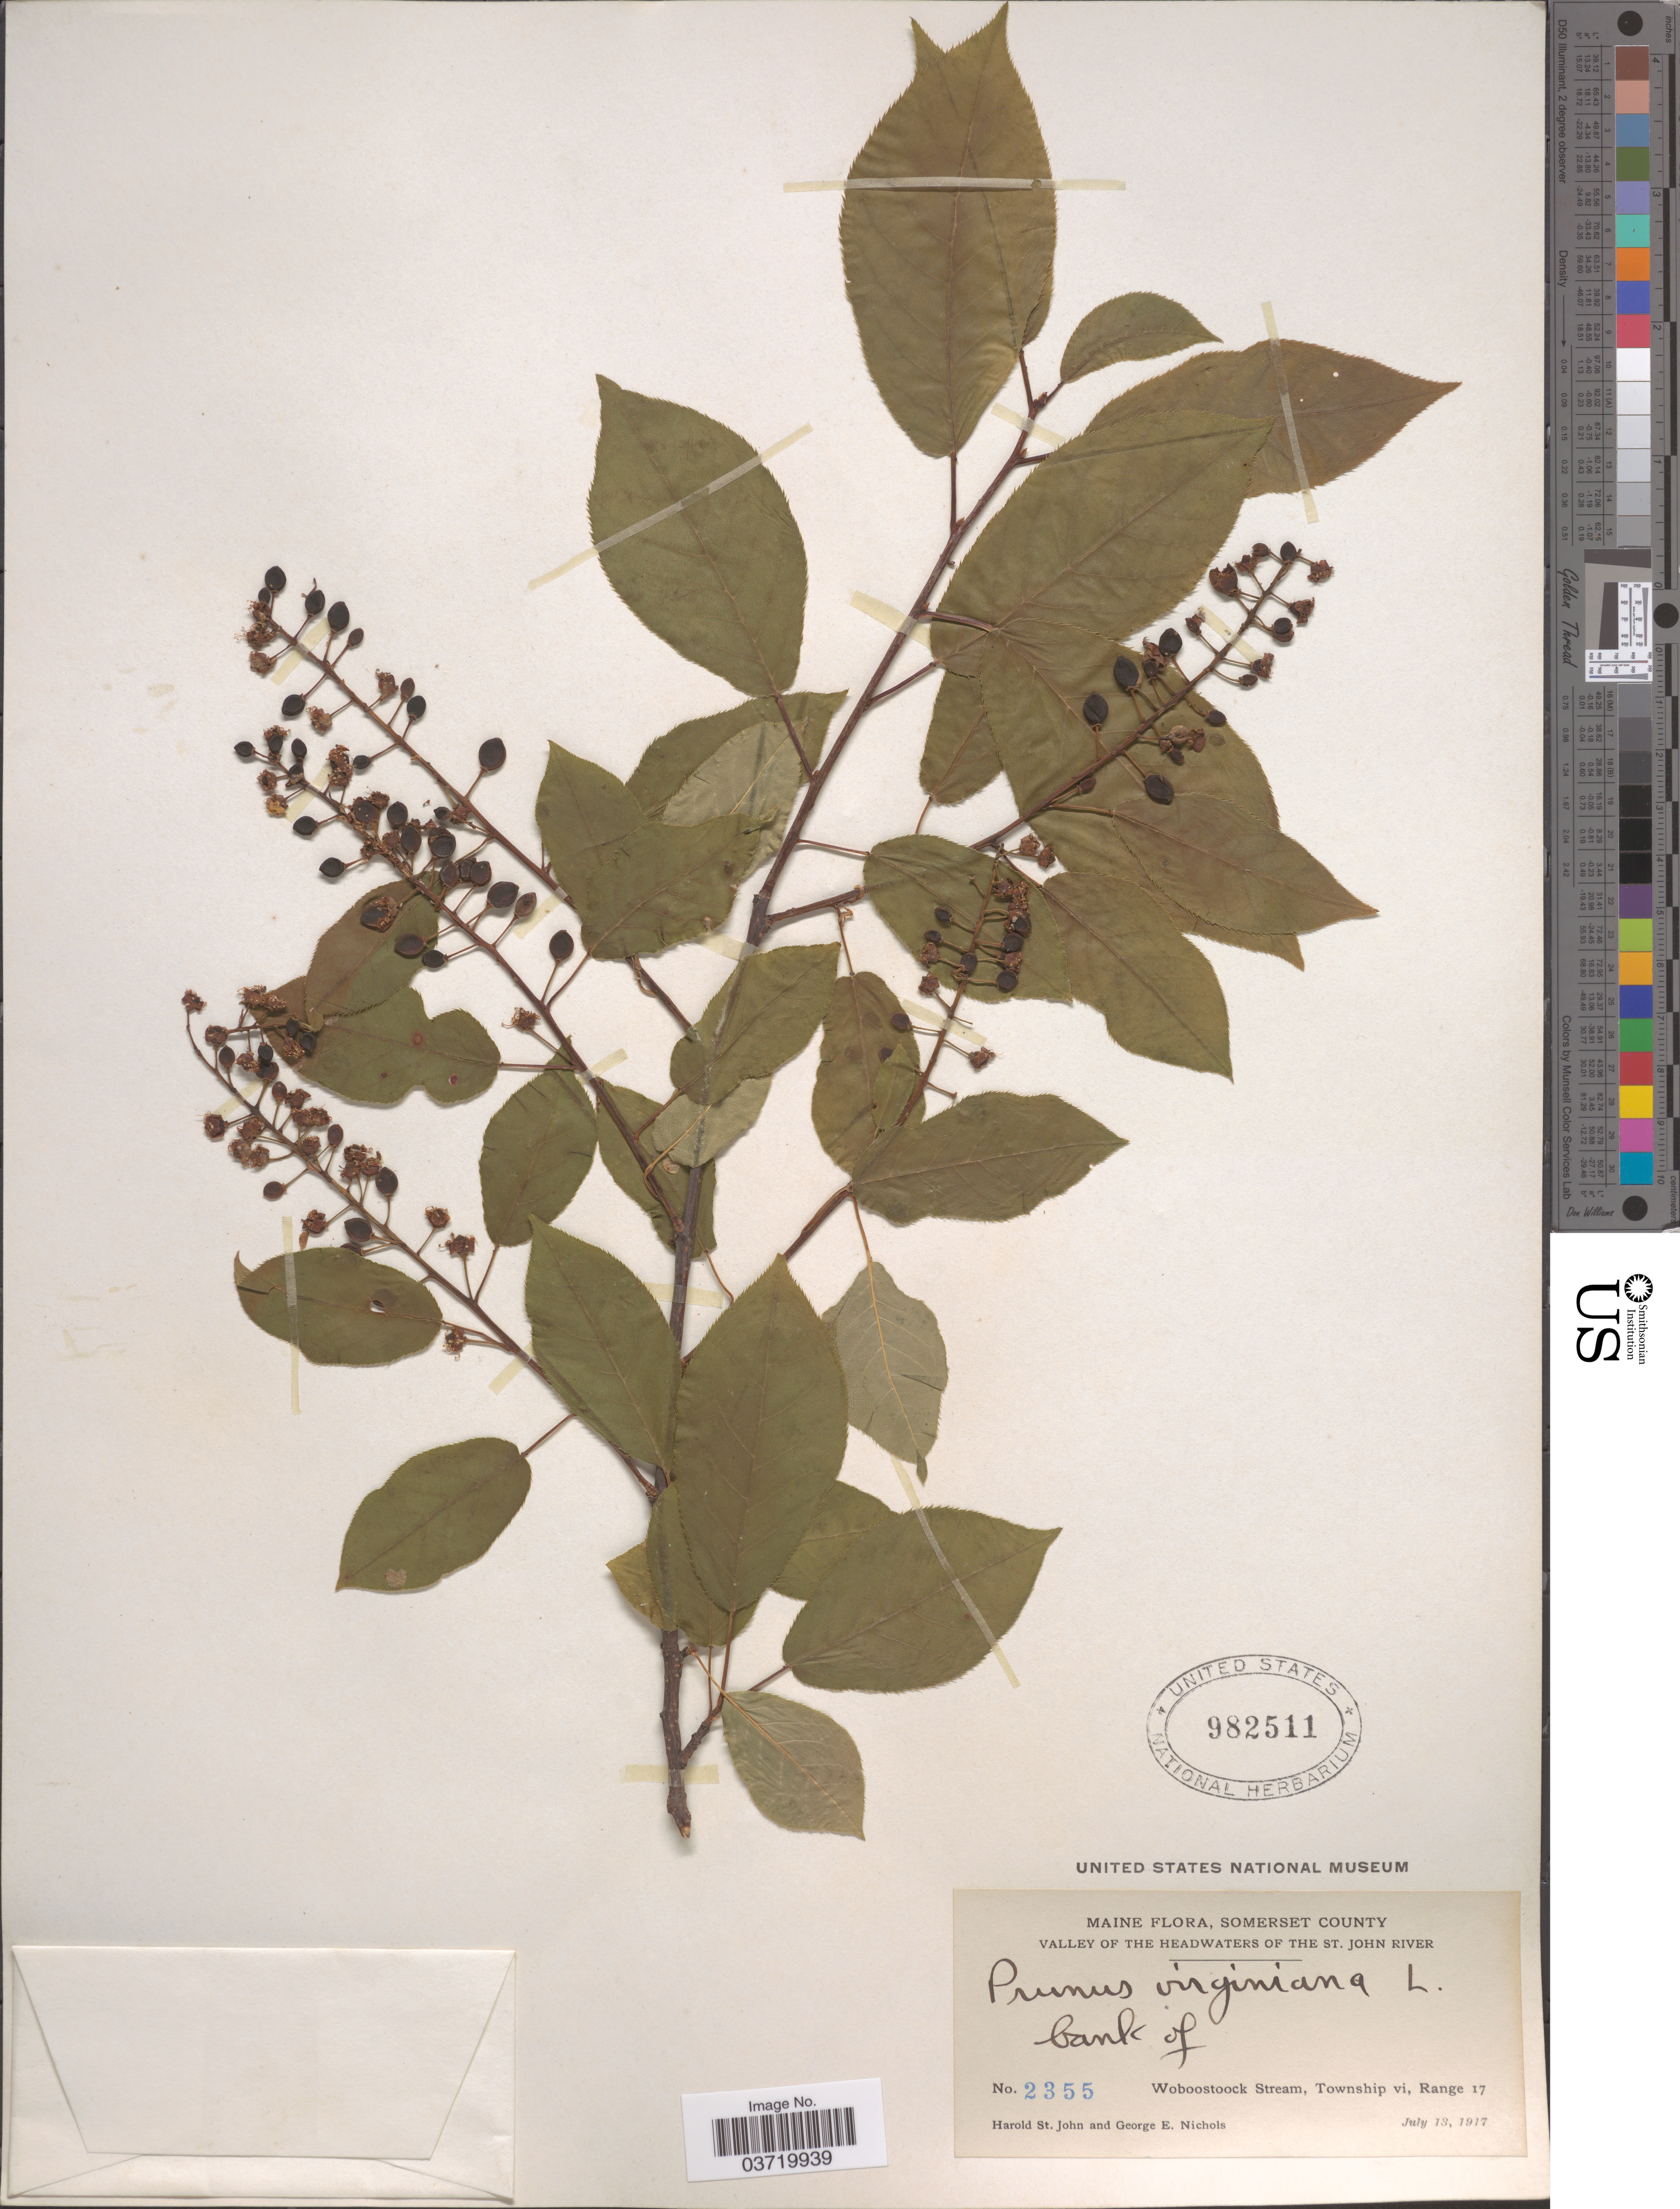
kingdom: Plantae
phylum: Tracheophyta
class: Magnoliopsida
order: Rosales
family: Rosaceae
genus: Prunus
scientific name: Prunus virginiana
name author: L.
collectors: H. St. John & G. E. Nichols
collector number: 2355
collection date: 1917-07-13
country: United States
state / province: Maine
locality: Somerset County. Valley of the headwaters of the St. John River. Bank of Woboostoock Stream, Township vi, Range 17.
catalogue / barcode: US 982511